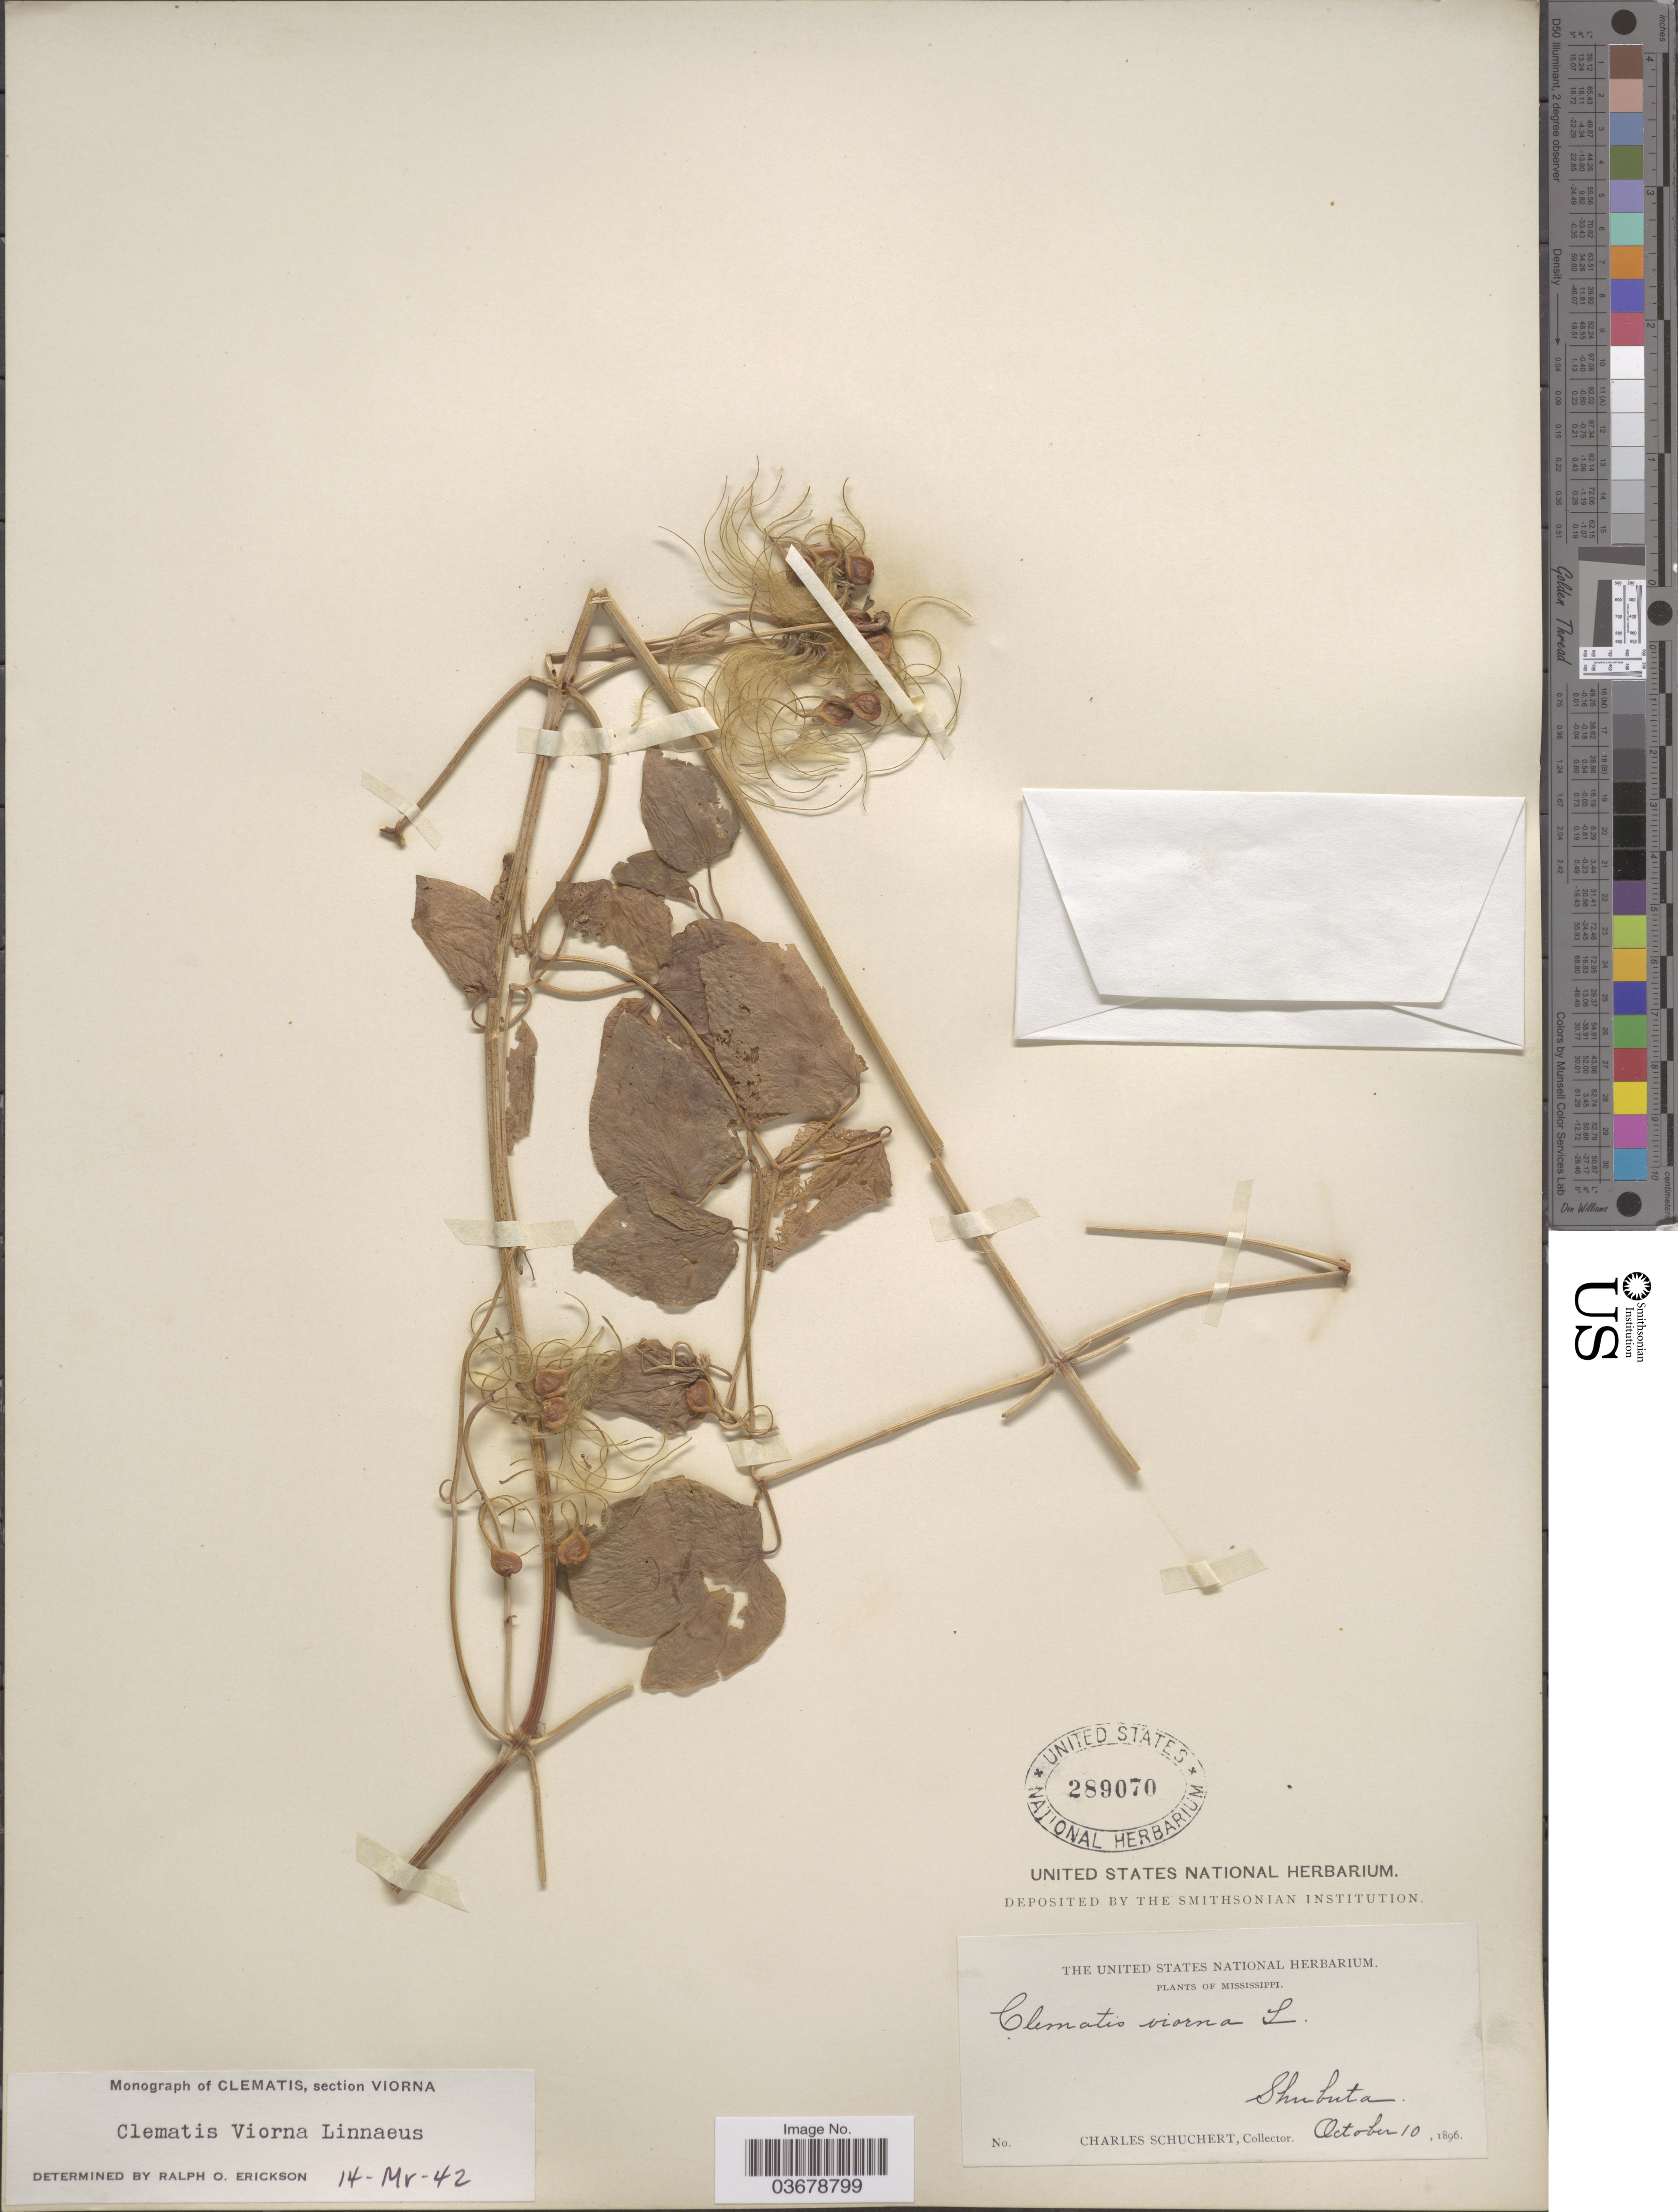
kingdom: Plantae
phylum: Tracheophyta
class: Magnoliopsida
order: Ranunculales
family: Ranunculaceae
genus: Clematis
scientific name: Clematis viorna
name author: L.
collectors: C. Schuchert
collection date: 1896-10-10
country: United States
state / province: Mississippi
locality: Shubuta.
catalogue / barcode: US 289070